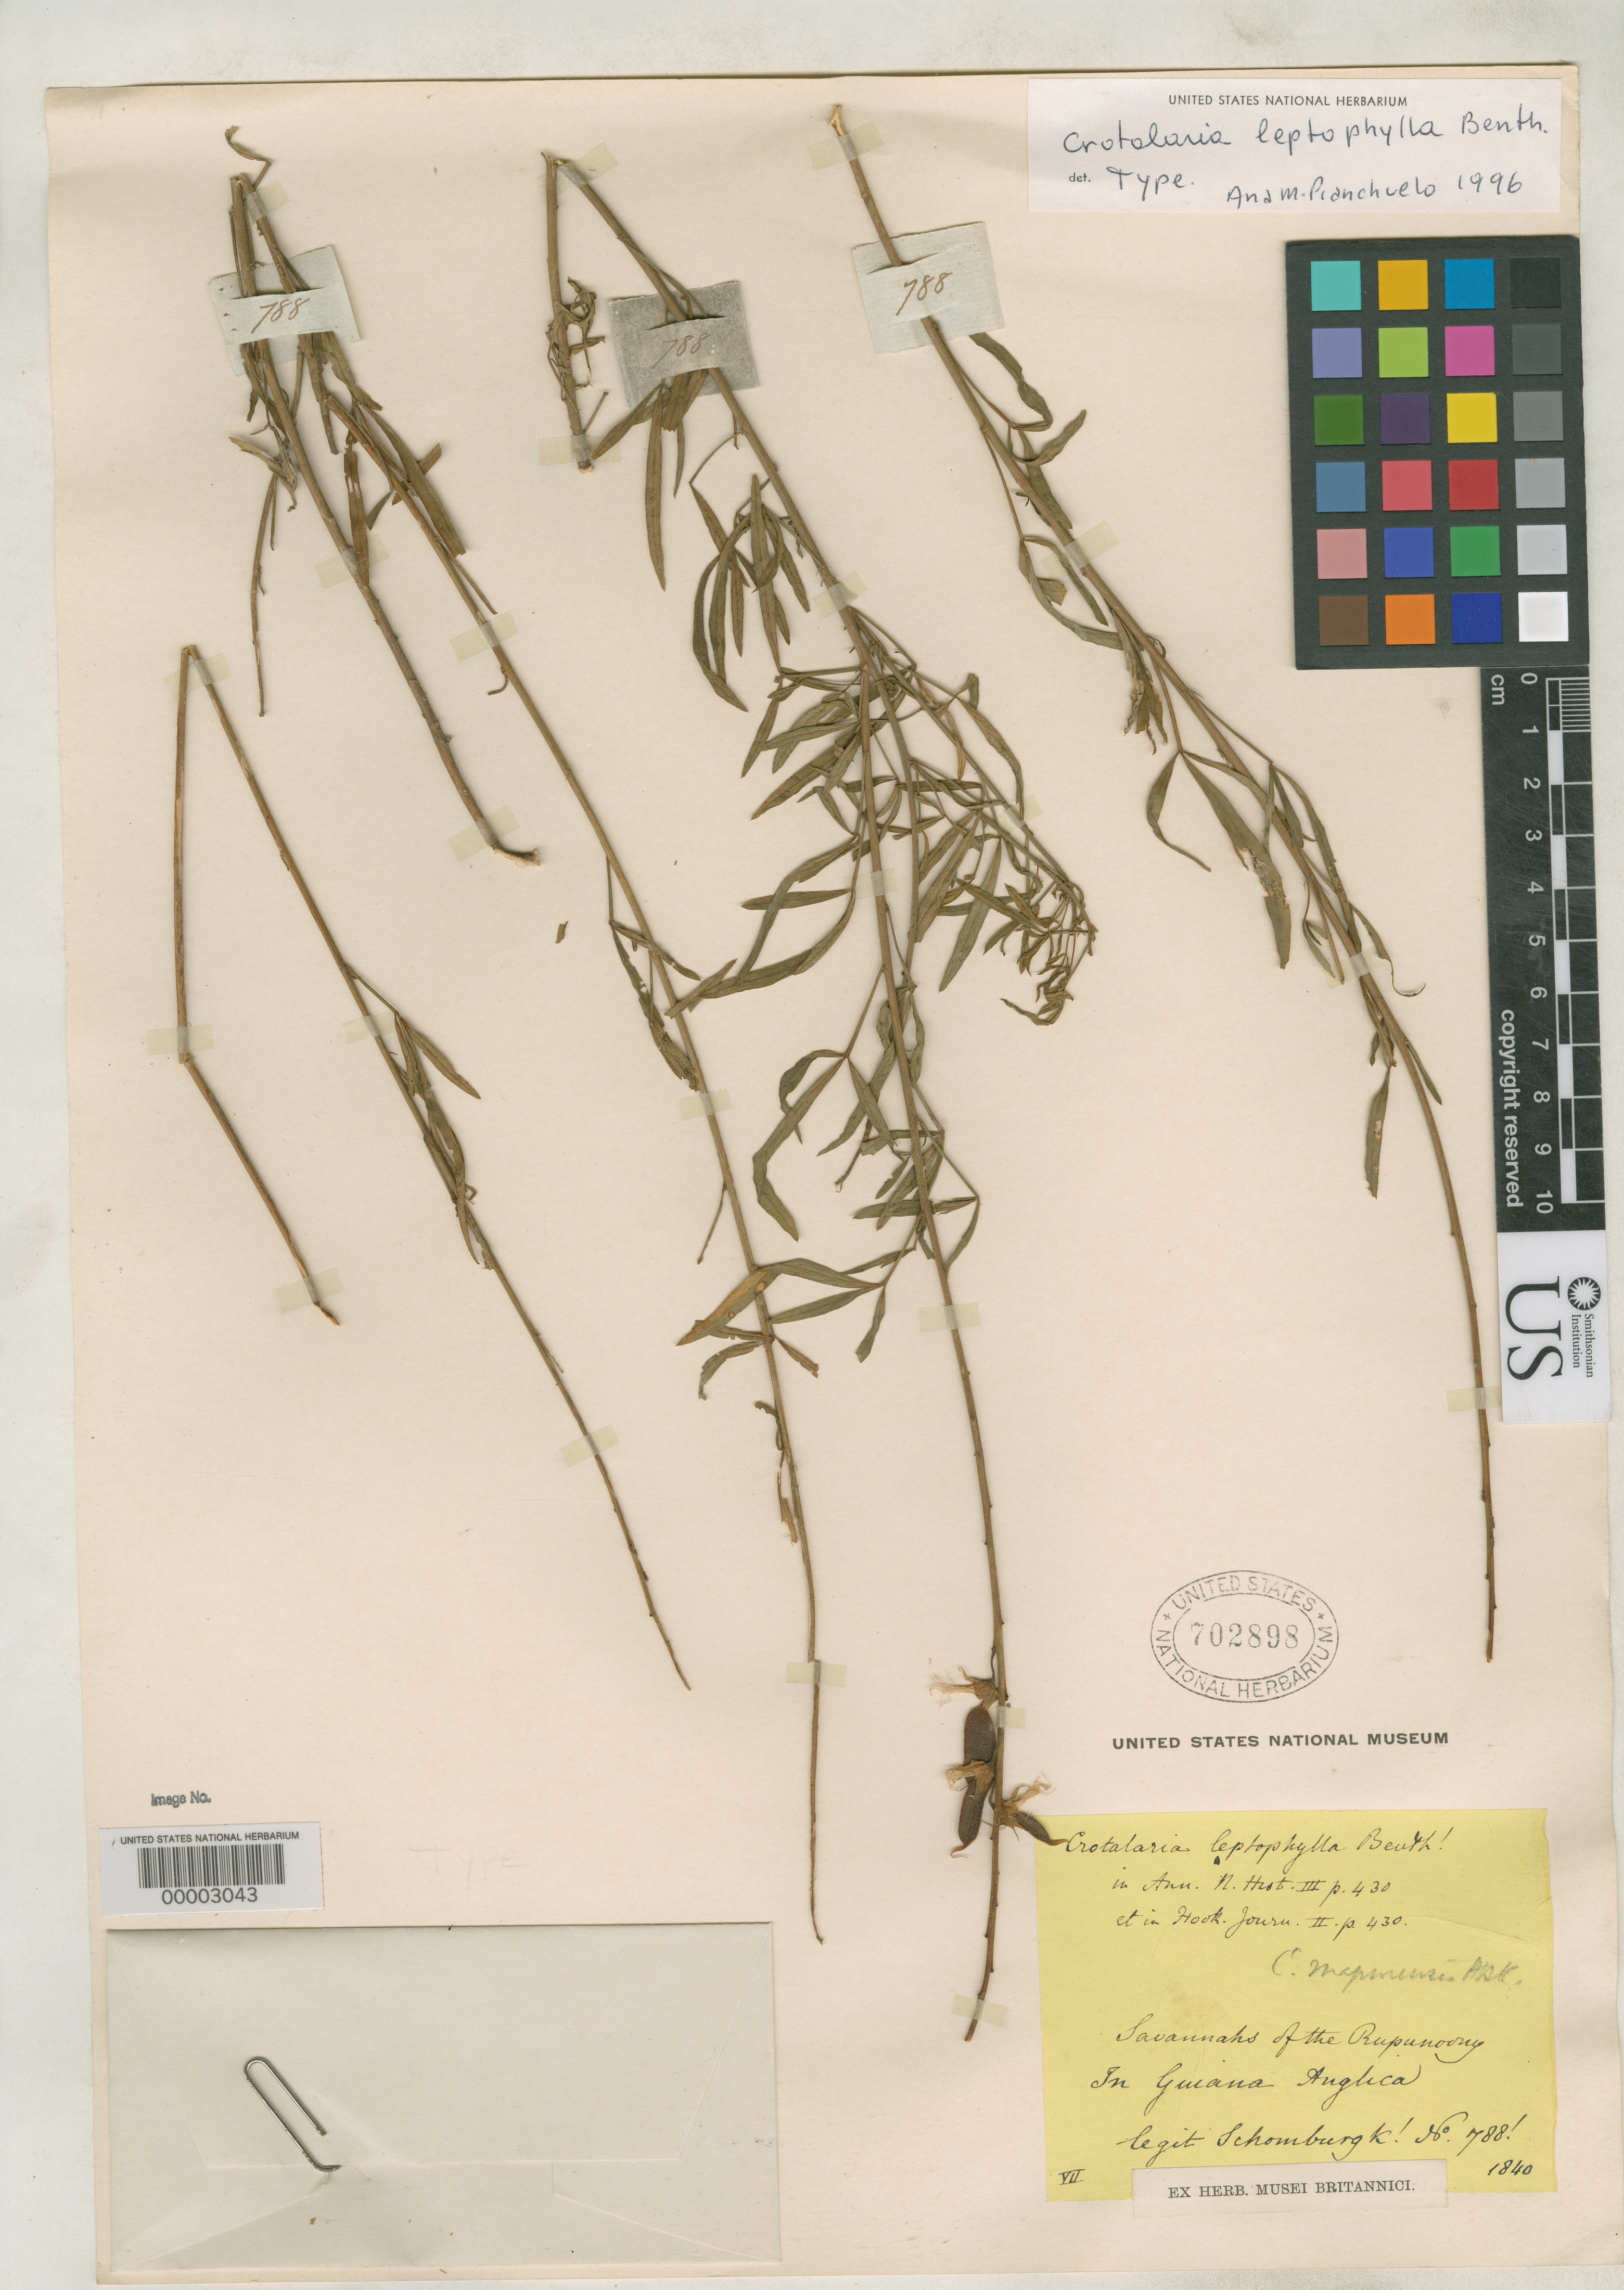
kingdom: Plantae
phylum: Tracheophyta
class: Magnoliopsida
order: Fabales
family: Fabaceae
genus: Crotalaria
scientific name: Crotalaria leptophylla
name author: Benth.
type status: Type Collection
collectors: R. H. Schomburgk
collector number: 788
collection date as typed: Jul 1840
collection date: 1840-07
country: Guyana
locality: In Guiana Anglica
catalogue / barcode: US 702898